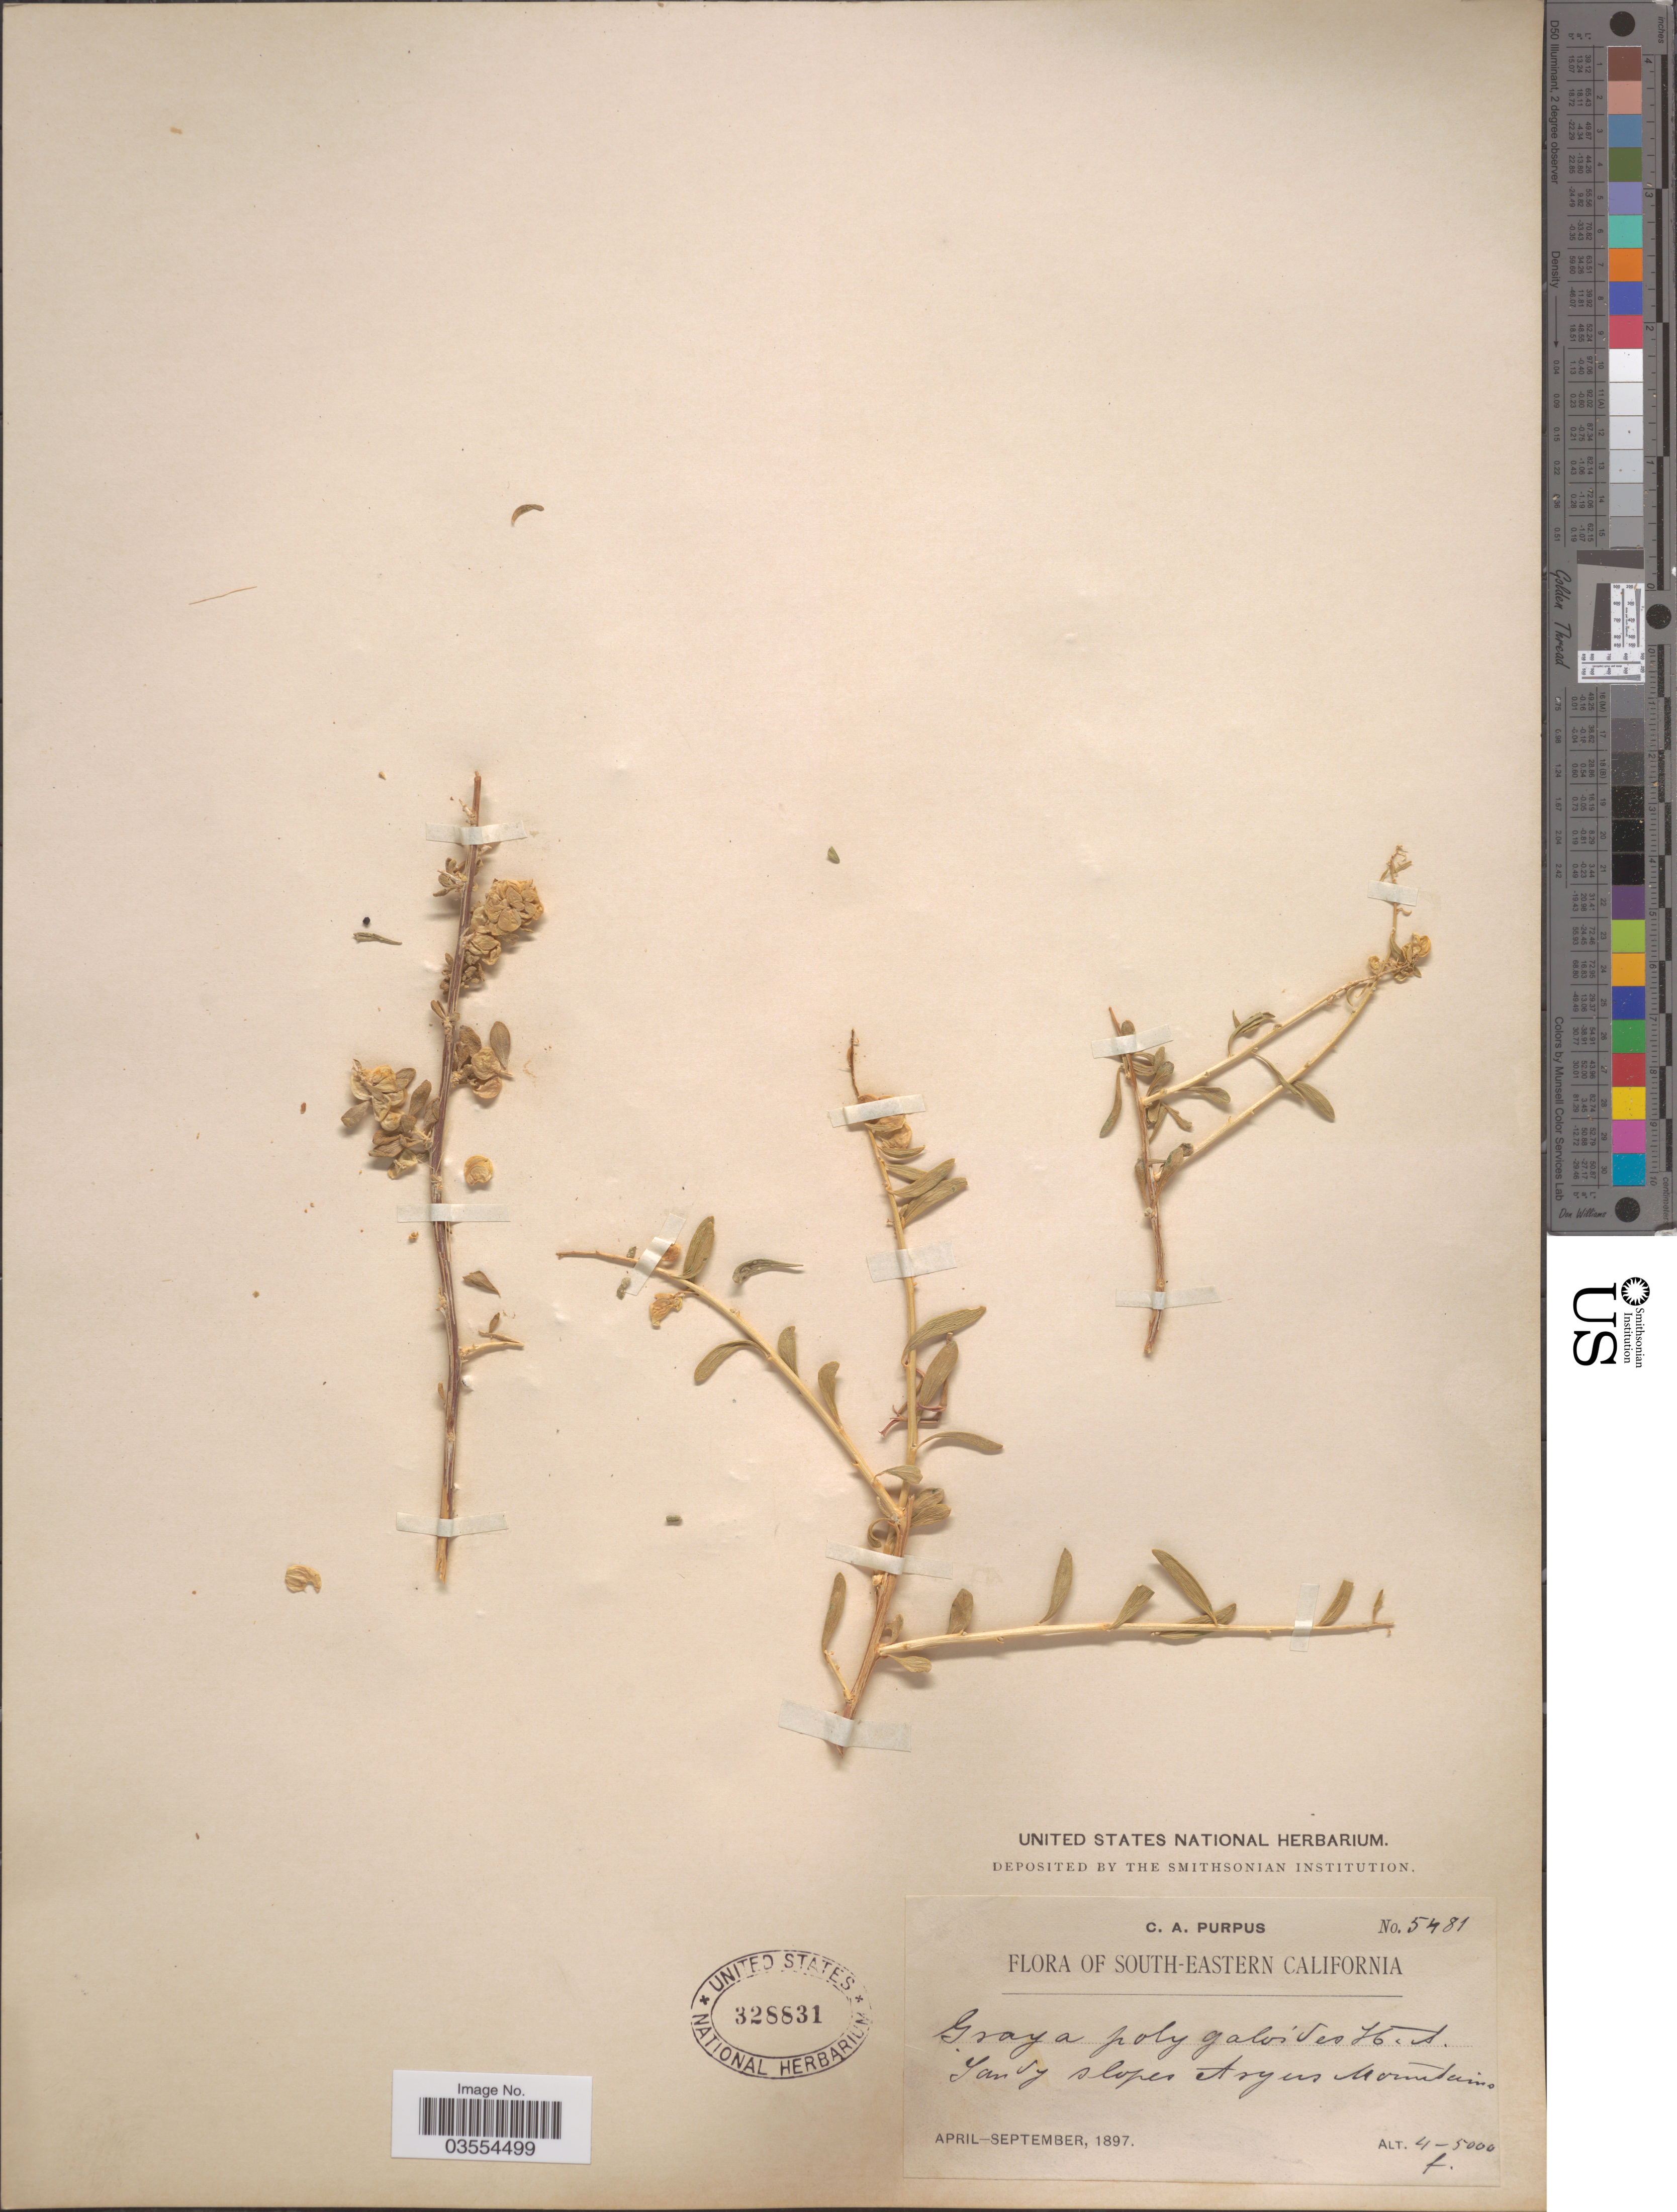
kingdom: Plantae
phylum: Tracheophyta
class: Magnoliopsida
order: Caryophyllales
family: Amaranthaceae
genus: Grayia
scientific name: Grayia spinosa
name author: (Hook.) Moq.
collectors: C. A. Purpus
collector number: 5481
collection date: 1897-04/1897-09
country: United States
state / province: California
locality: South-eastern California. Sandy slopes Argus Mountains.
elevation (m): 1219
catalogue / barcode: US 328831